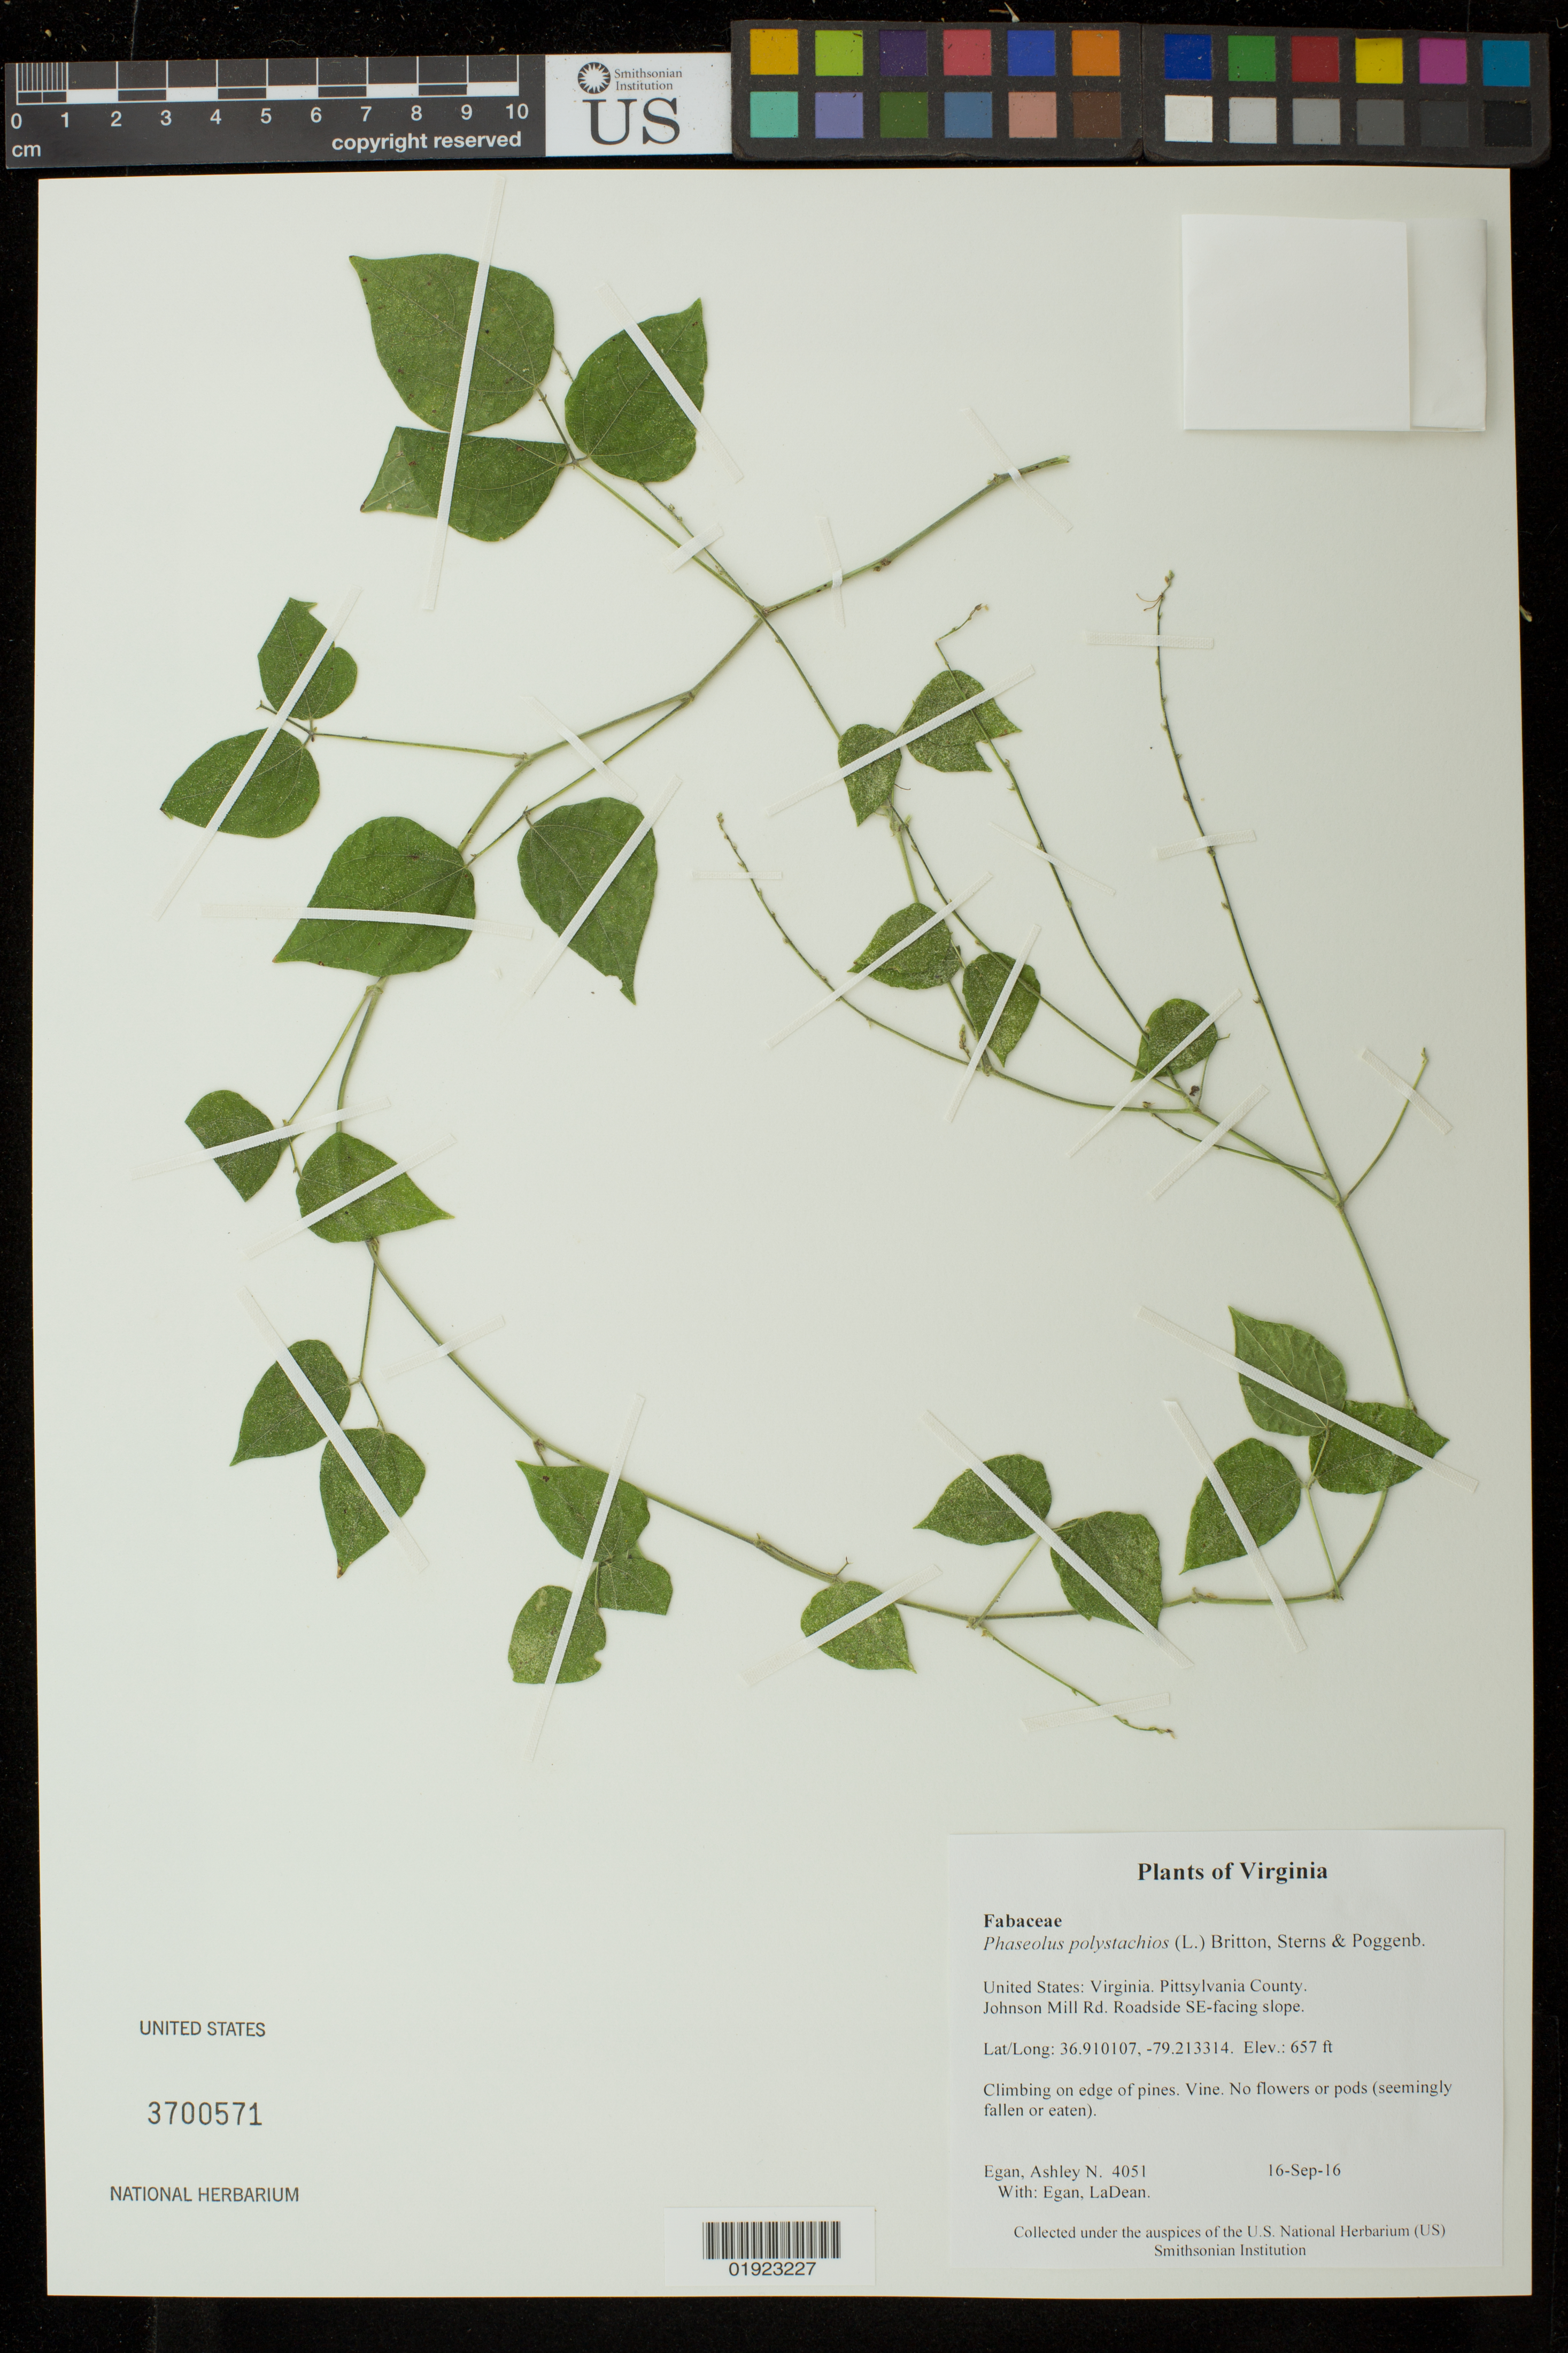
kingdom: Plantae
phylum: Tracheophyta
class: Magnoliopsida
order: Fabales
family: Fabaceae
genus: Phaseolus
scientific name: Phaseolus polystachios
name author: (L.) Britton, Stearns & Poggenb.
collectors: A. N. Egan & L. Egan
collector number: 4051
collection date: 2016-09-16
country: United States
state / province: Virginia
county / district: Pittsylvania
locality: Johnson Mill Rd. Roadside SE-facing slope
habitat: Clmbing on edge of pines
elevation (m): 200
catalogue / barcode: US 3700571